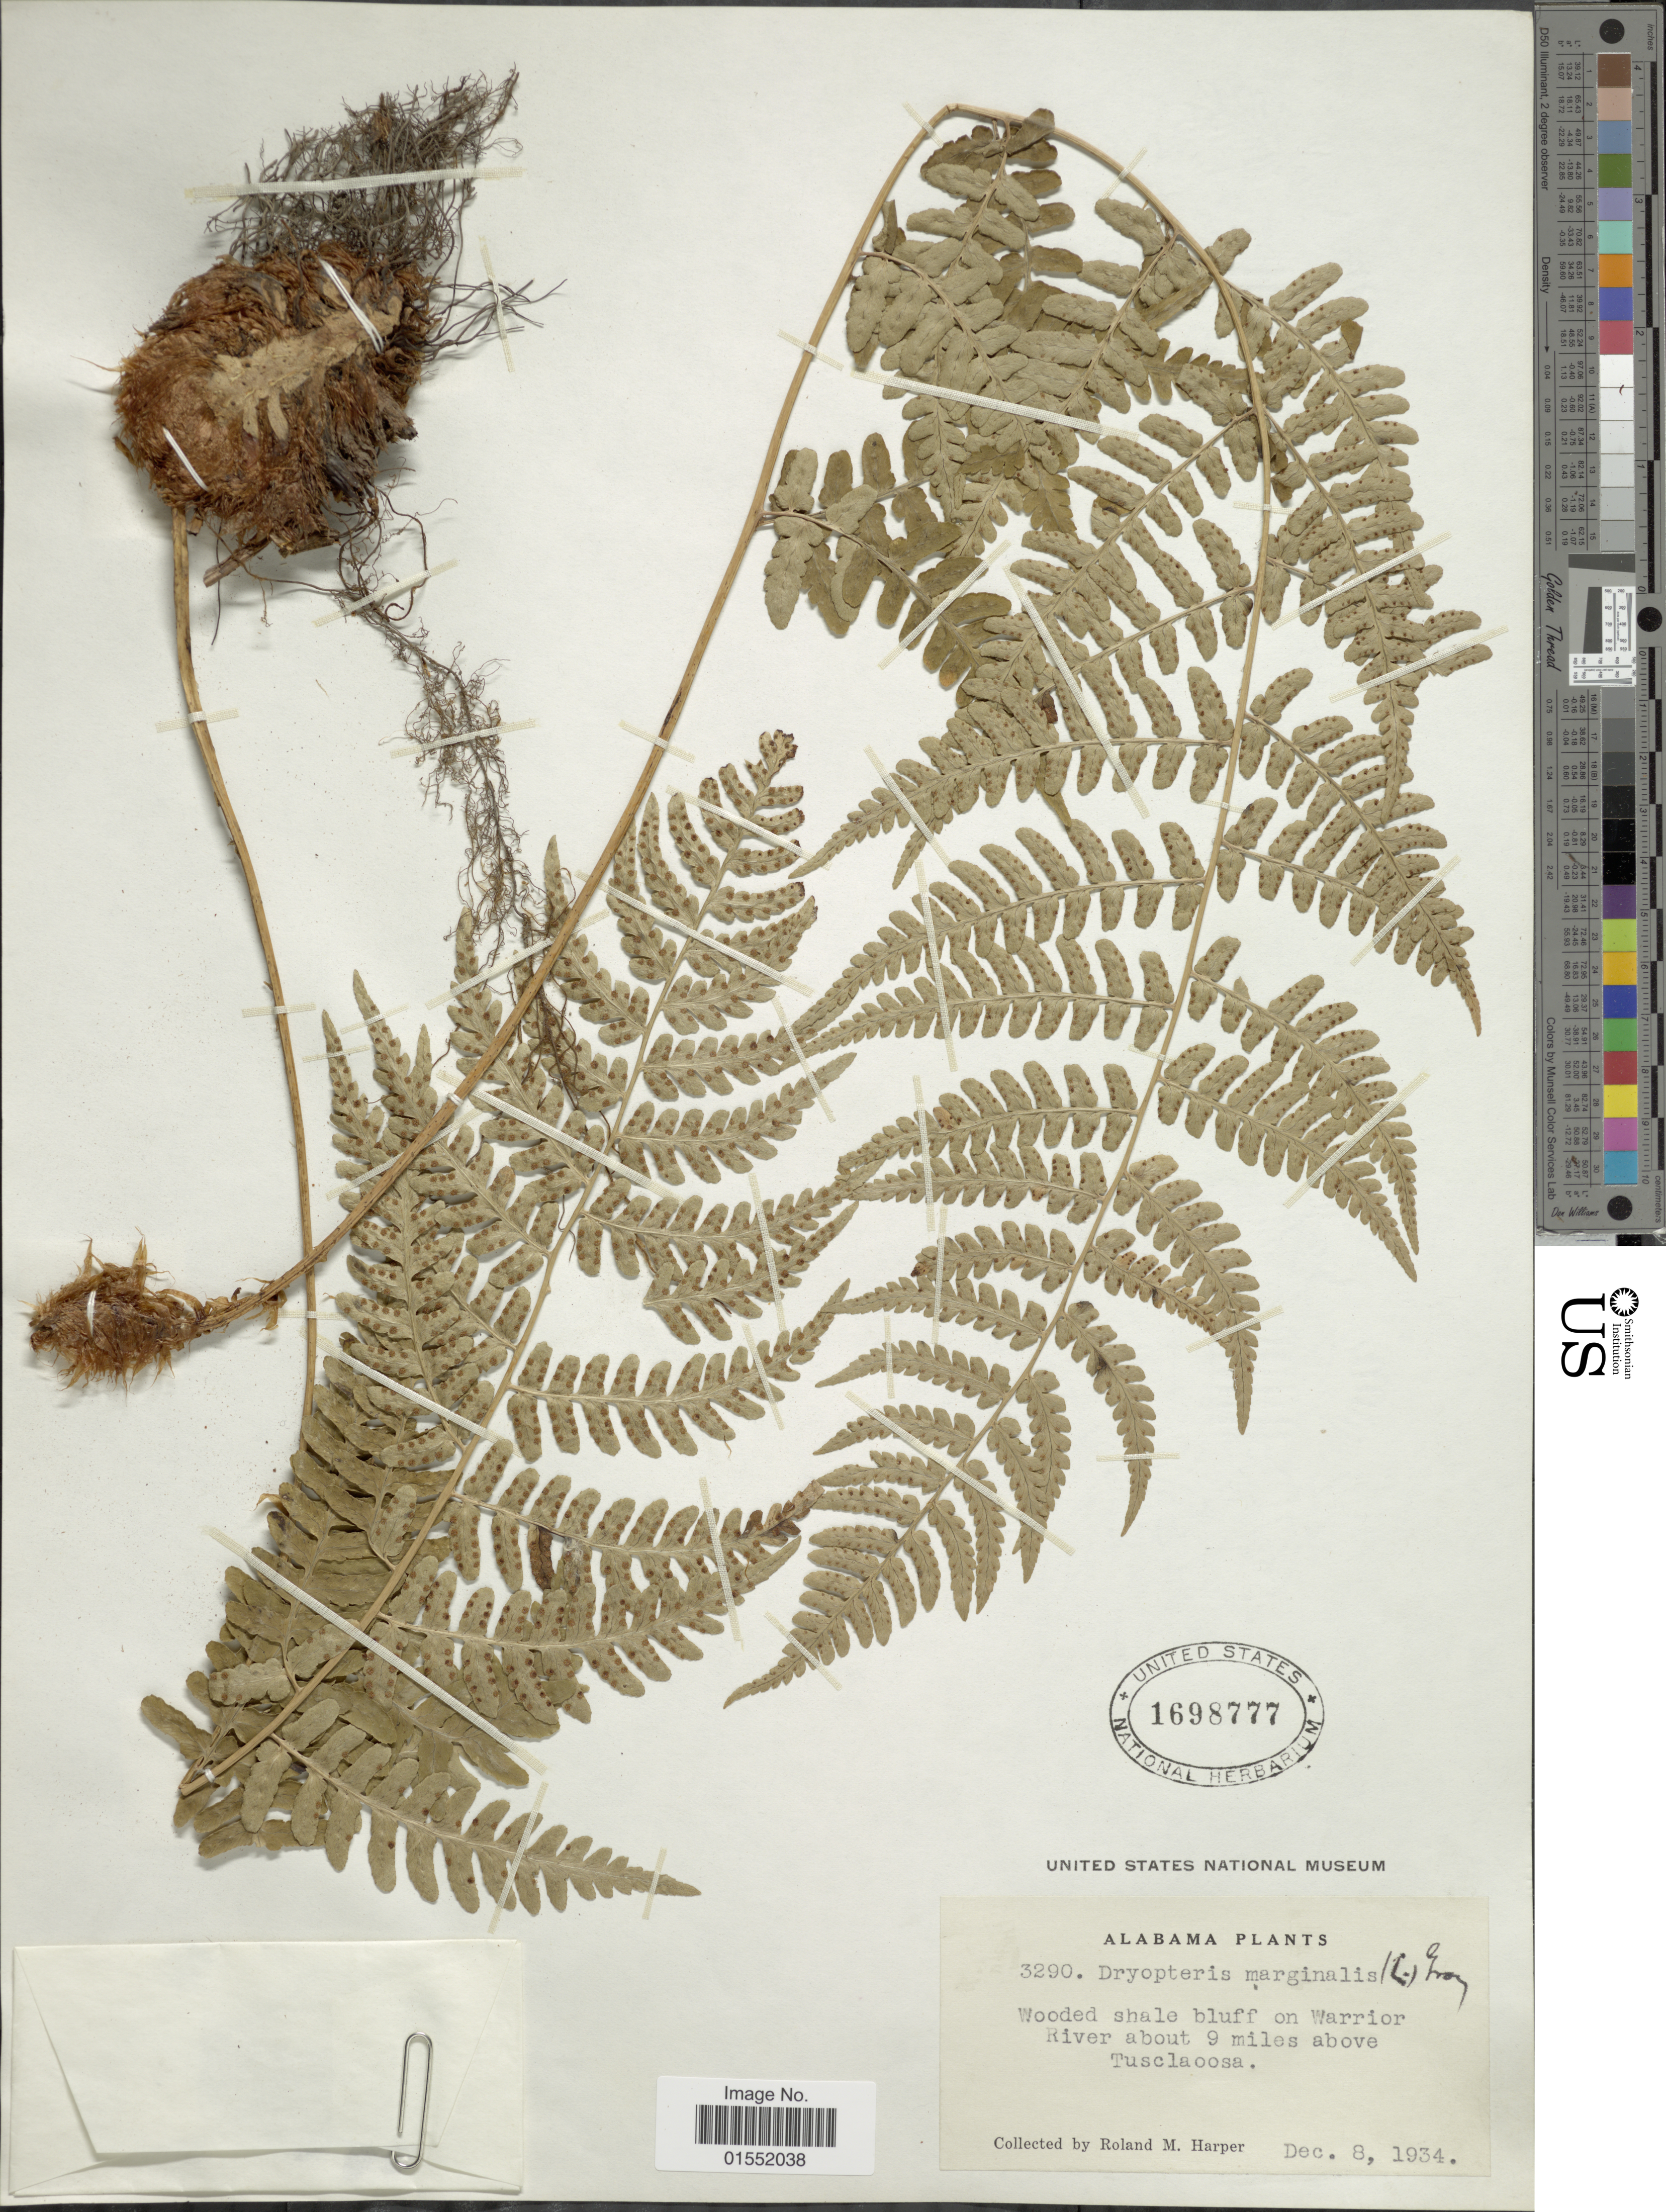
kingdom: Plantae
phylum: Tracheophyta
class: Polypodiopsida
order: Polypodiales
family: Dryopteridaceae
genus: Dryopteris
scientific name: Dryopteris marginalis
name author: (L.) A. Gray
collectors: R. M. Harper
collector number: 3290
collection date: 1934-12-08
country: United States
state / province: Alabama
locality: Wooded shale bluff on Warrior River about 9 miles above Tusclaoosa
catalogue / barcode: US 1698777